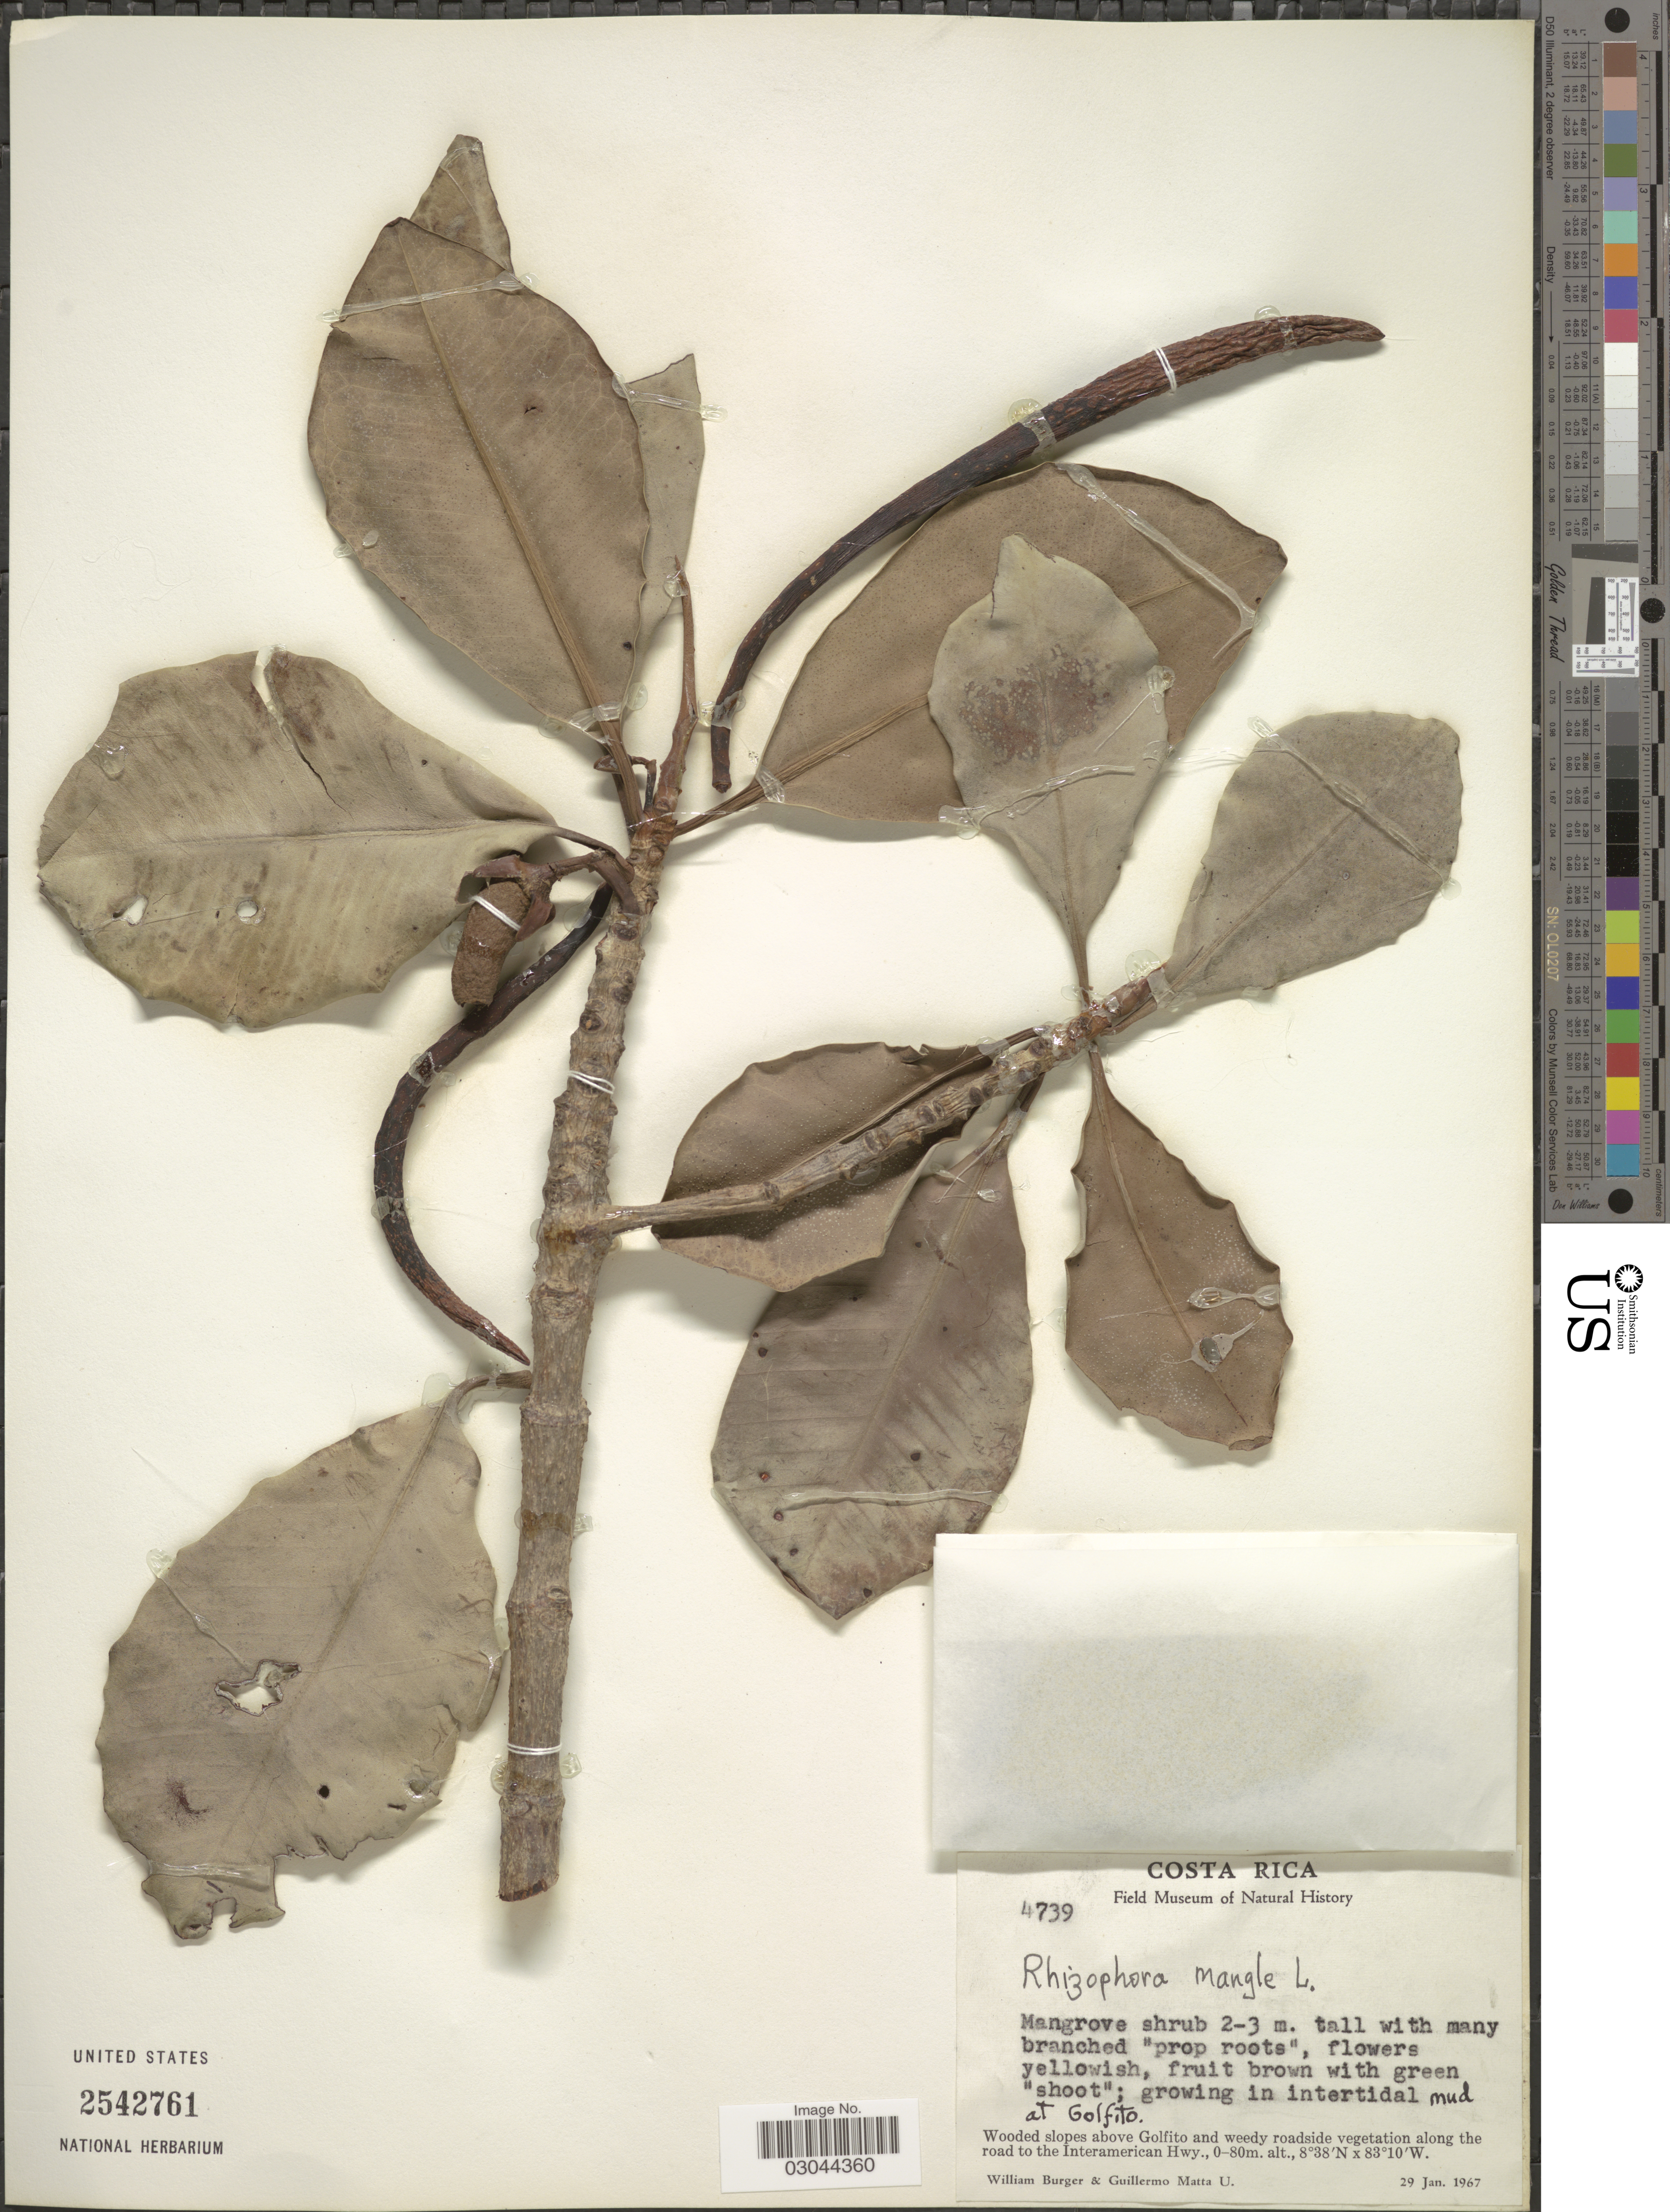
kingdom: Plantae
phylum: Tracheophyta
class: Magnoliopsida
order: Malpighiales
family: Rhizophoraceae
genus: Rhizophora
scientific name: Rhizophora mangle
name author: L.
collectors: W. Burger & G. Matta U.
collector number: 4739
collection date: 1967-01-29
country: Costa Rica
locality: In intertidal mud at Golfito. Wooded slopes above Golfito and weedy roadside vegetation along the road to the Interamerican Hwy.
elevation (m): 0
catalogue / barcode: US 2542761